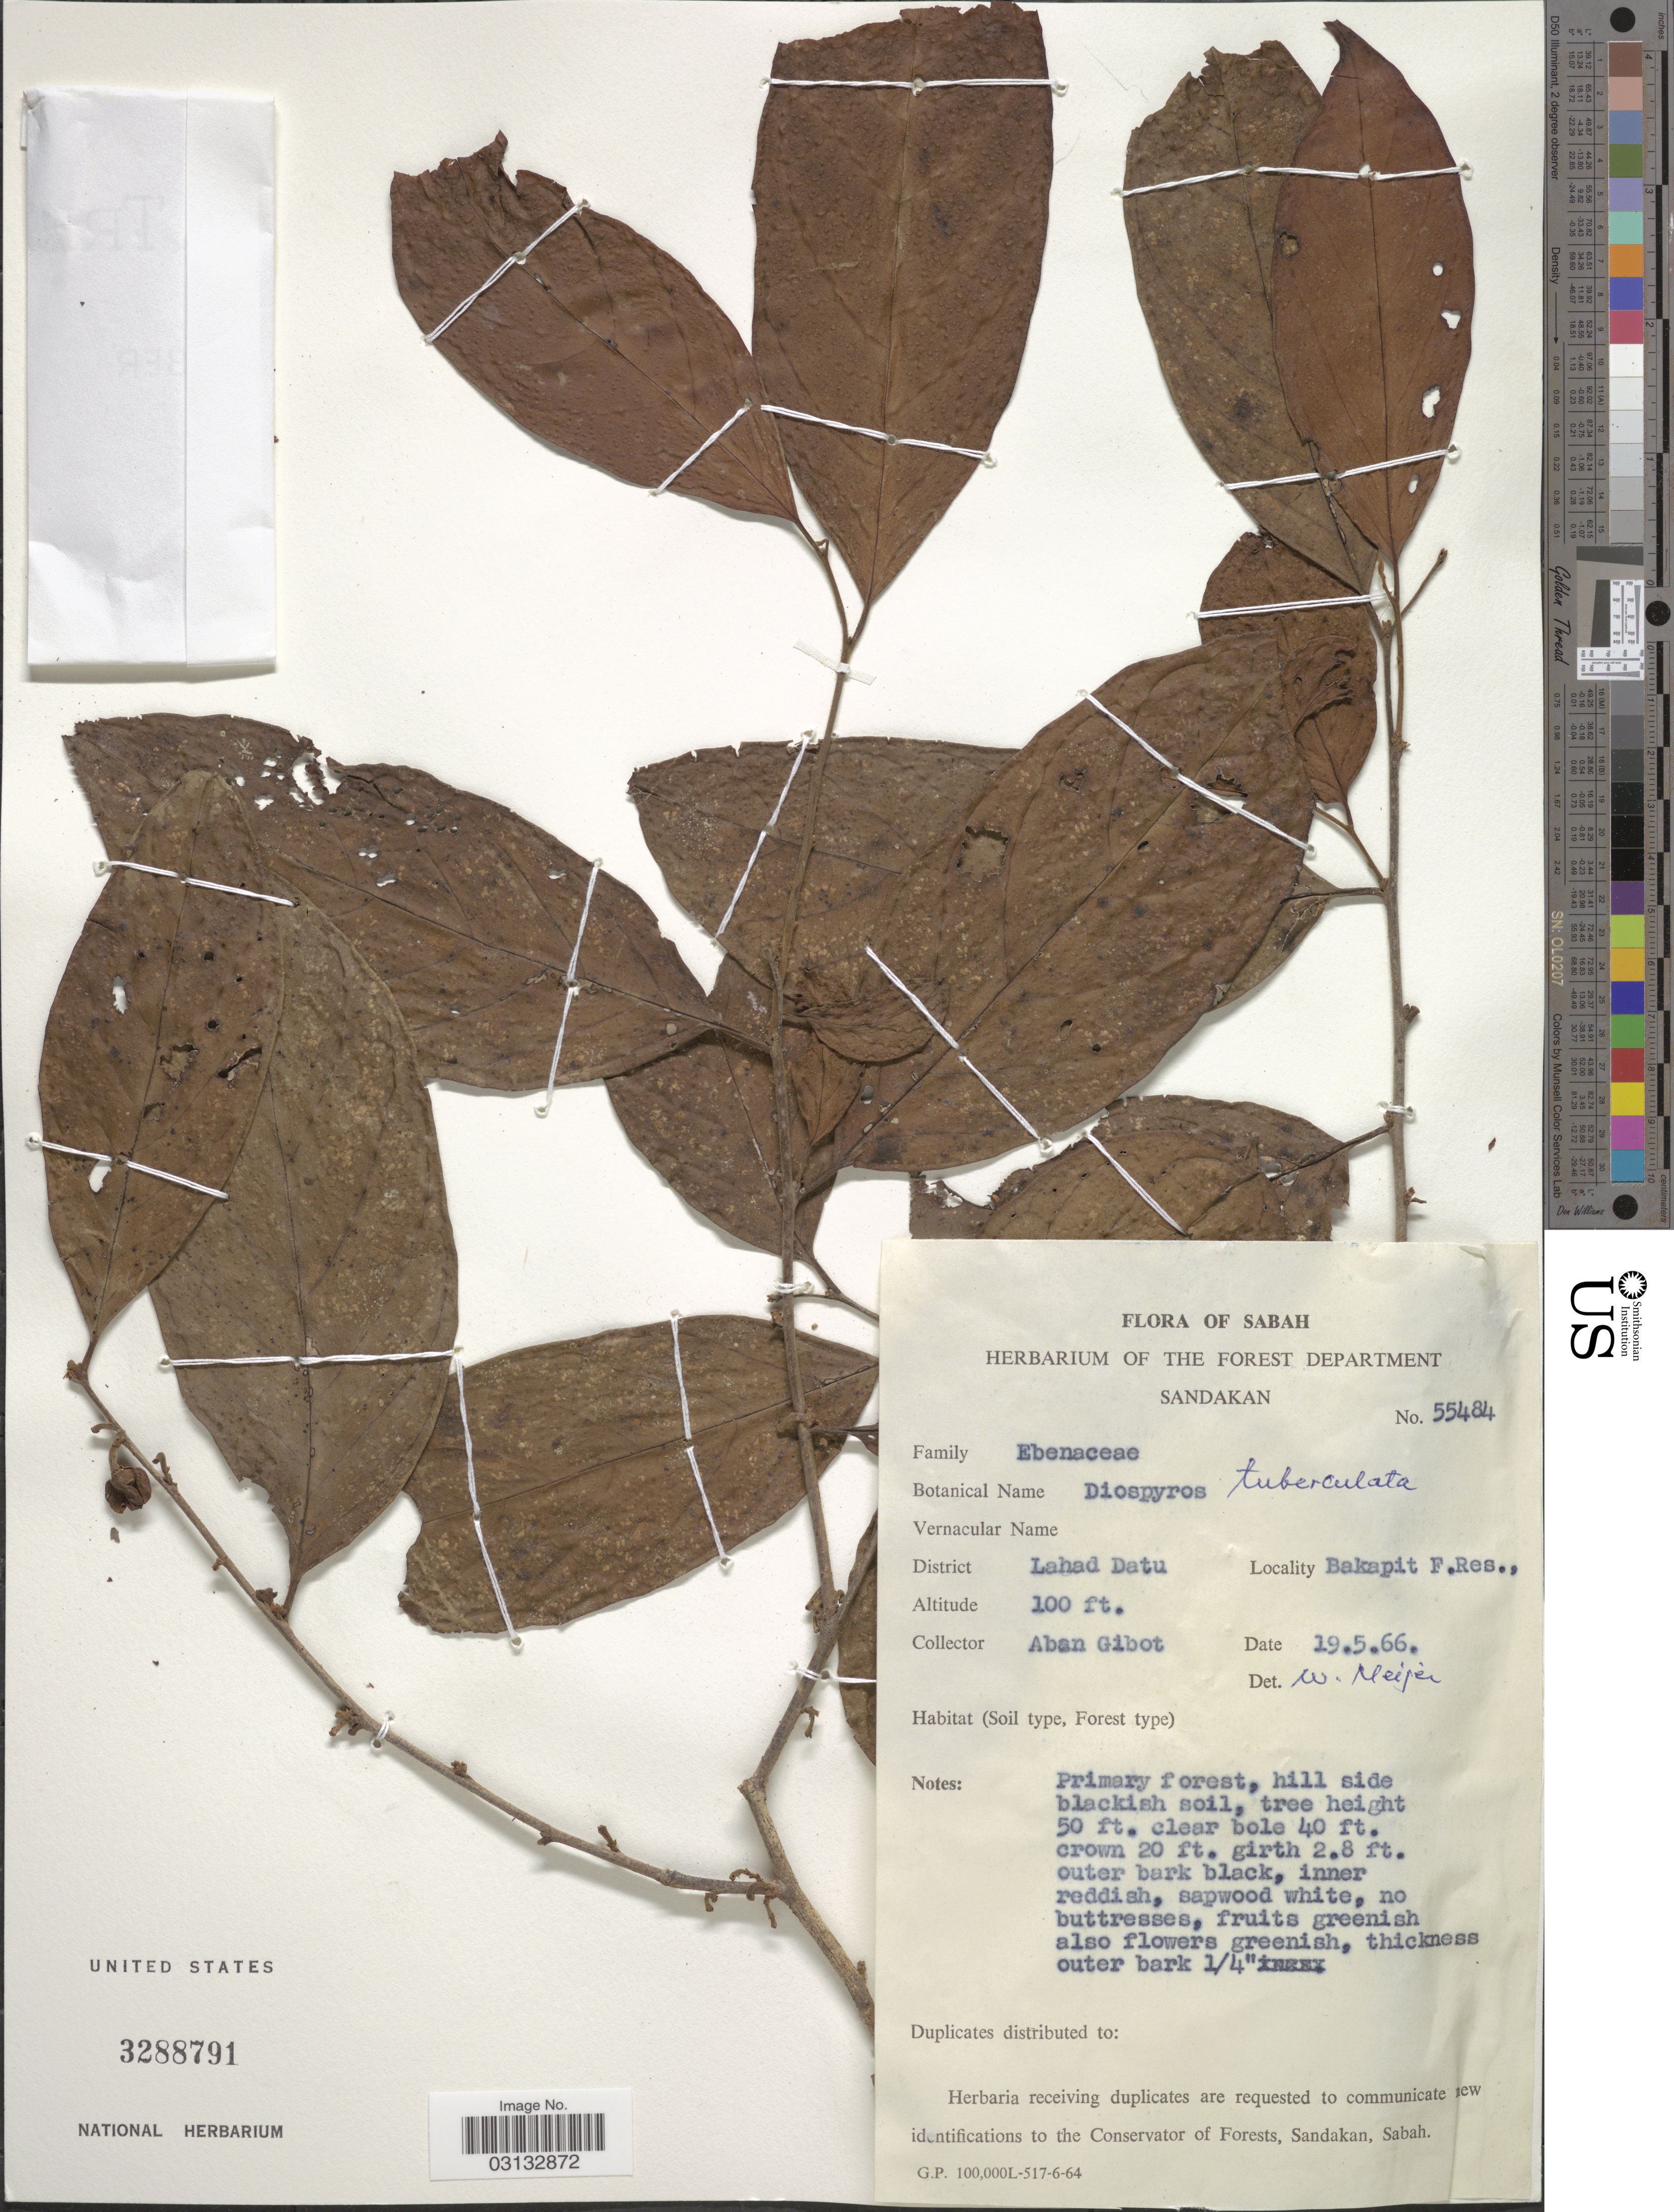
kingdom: Plantae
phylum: Tracheophyta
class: Magnoliopsida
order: Ericales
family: Ebenaceae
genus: Diospyros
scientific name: Diospyros tuberculata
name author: Bakh.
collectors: A. Gibot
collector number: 55484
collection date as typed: Transcribed d/m/y: 19/5/66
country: Malaysia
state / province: Sabah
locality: District Lahad Datu, Bakapit F.Res.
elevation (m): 30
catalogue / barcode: US 3288791